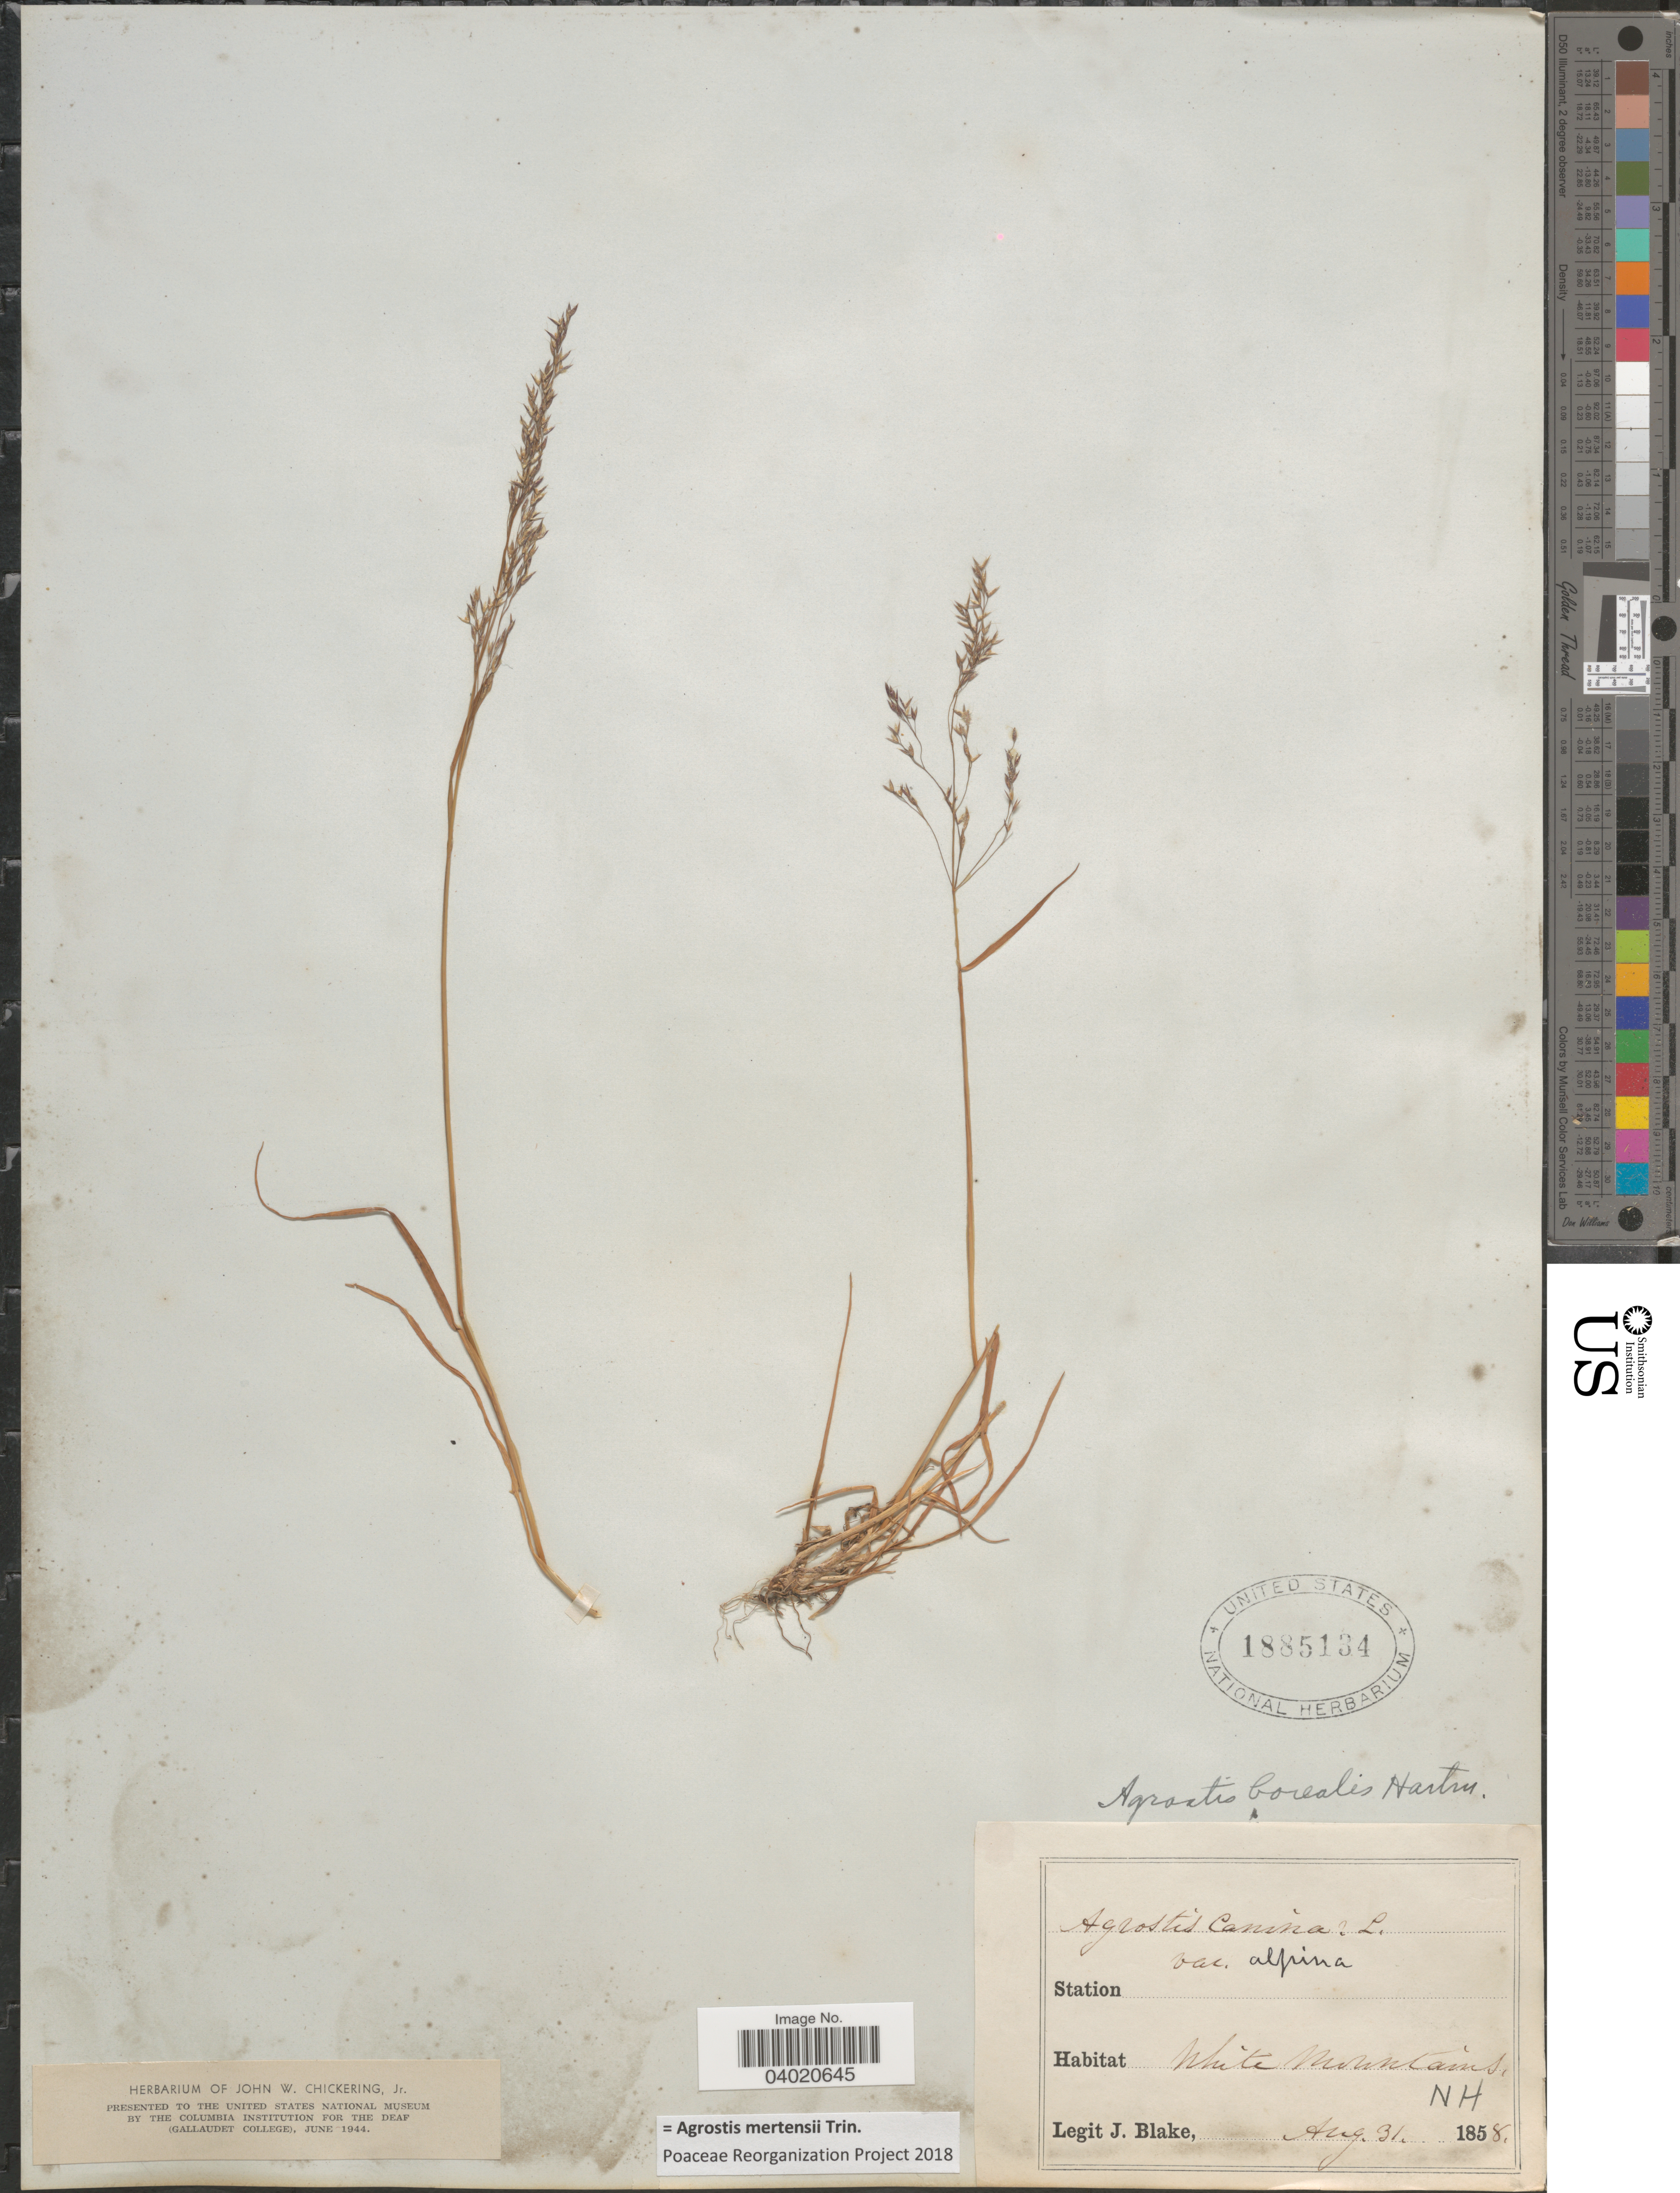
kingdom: Plantae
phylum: Tracheophyta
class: Liliopsida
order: Poales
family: Poaceae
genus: Agrostis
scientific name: Agrostis mertensii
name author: Trin.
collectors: J. Blake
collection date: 1858-08-31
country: United States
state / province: New Hampshire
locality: White Mountains.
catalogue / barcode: US 1885134